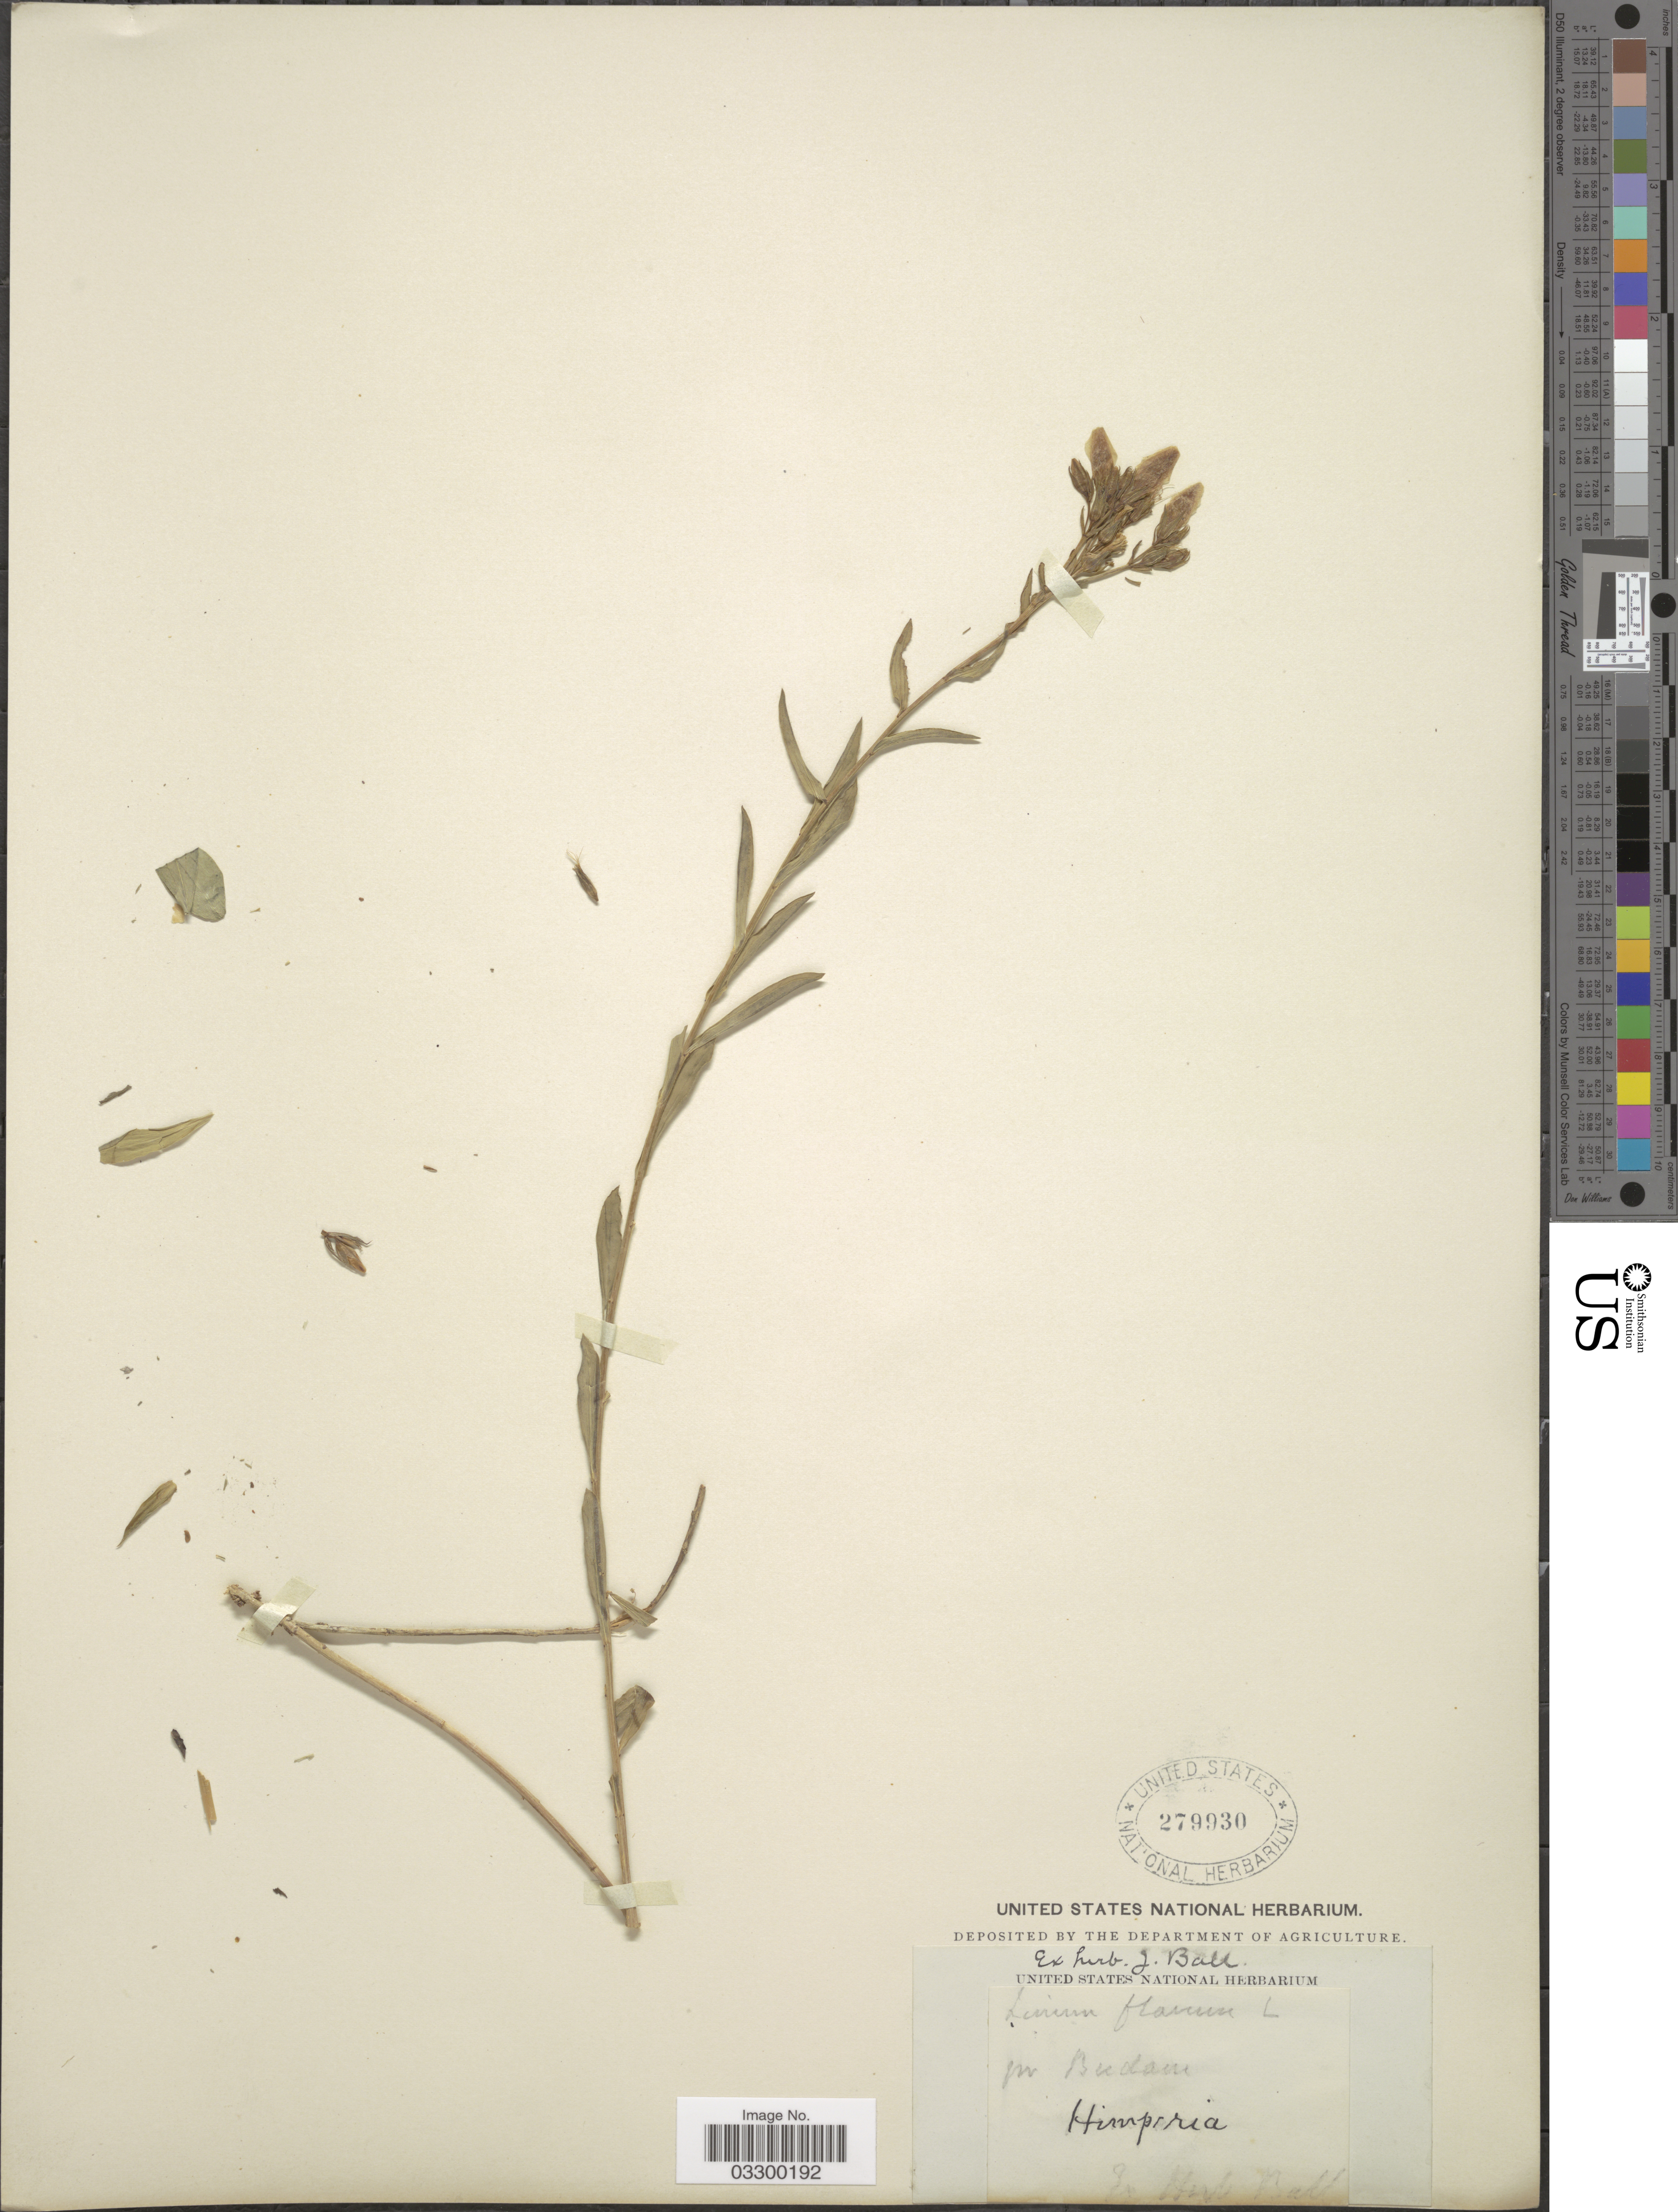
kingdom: Plantae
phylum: Tracheophyta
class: Magnoliopsida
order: Malpighiales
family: Linaceae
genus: Linum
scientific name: Linum flavum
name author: L.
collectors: ex herb. Ball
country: Hungary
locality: Pr Budam.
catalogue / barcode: US 279930